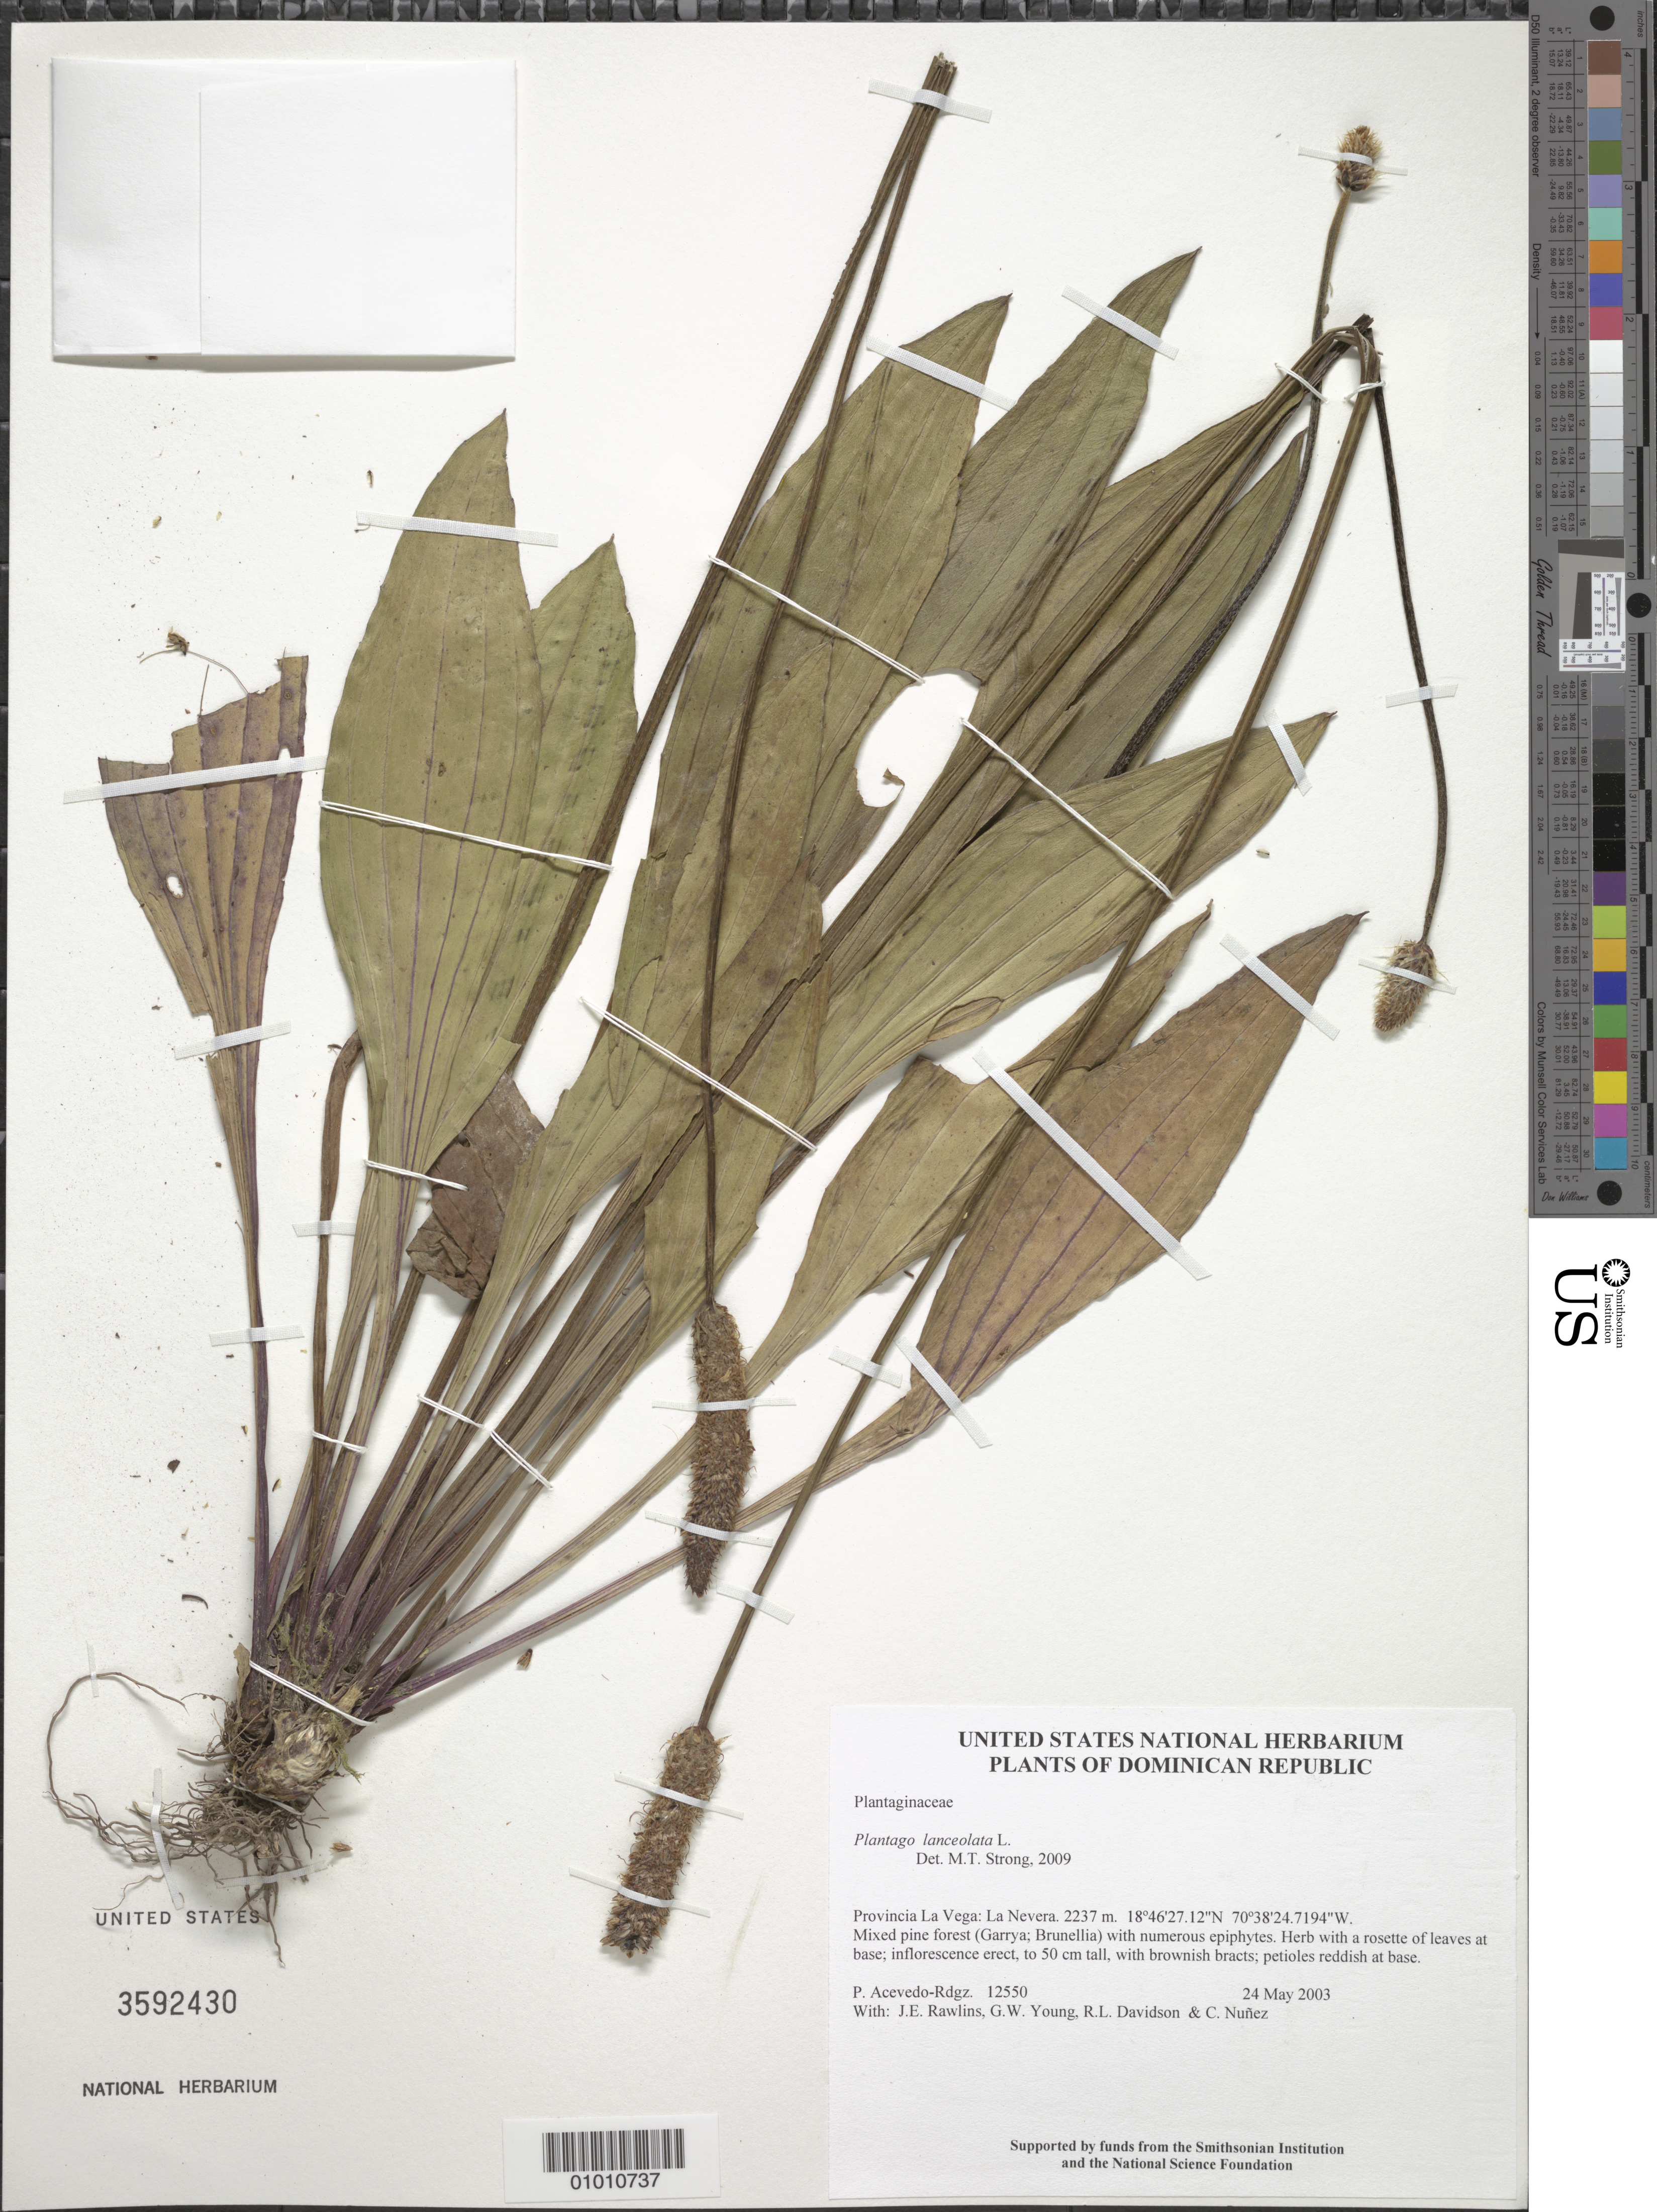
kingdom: Plantae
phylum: Tracheophyta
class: Magnoliopsida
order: Lamiales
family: Plantaginaceae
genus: Plantago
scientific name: Plantago lanceolata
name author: L.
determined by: Strong, M. T., (US), Smithsonian Institution - National Museum of Natural History (UNITED STATES)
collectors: P. Acevedo-Rodr., J. Rawlins, G. Young, R. Davidson & C. Nunez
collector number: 12550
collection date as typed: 24 May 2003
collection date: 2003-05-24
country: Dominican Republic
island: Hispaniola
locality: Provincia La Vega: La Nevera.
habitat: Mixed pine forest (Garrya; Brunellia) with numerous epiphytes.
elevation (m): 2237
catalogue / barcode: US 3592430